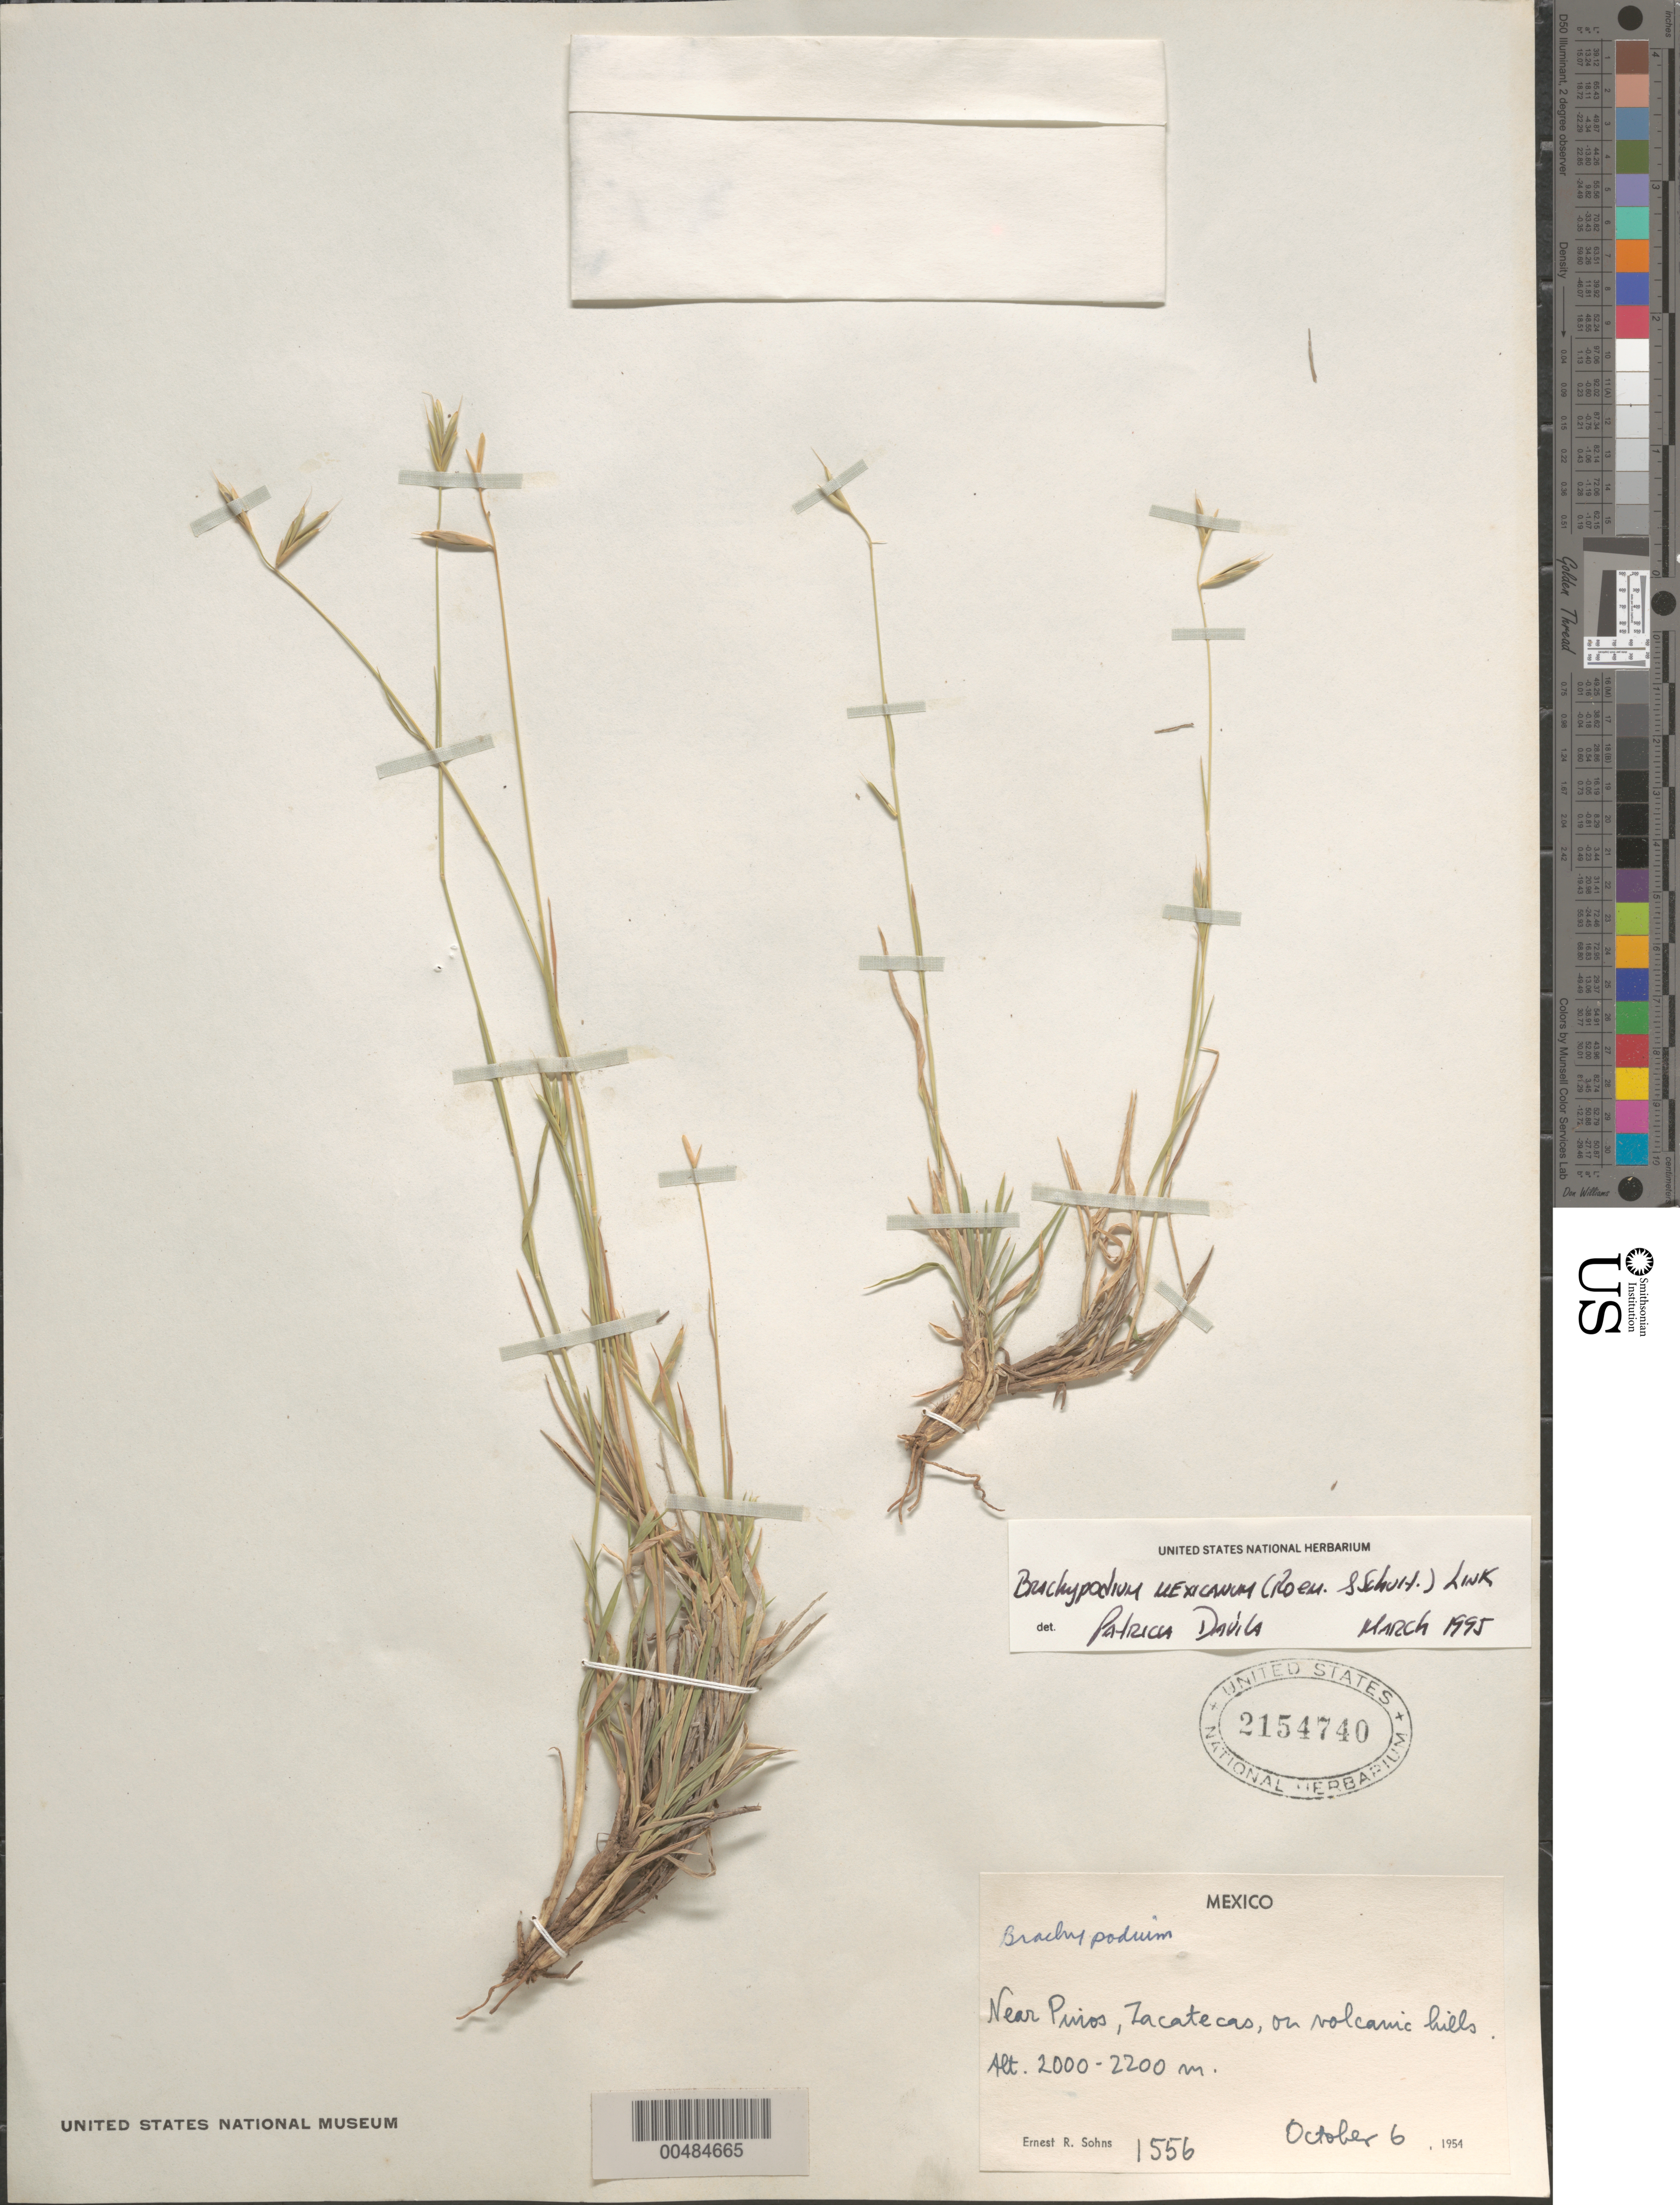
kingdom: Plantae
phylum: Tracheophyta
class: Liliopsida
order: Poales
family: Poaceae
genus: Brachypodium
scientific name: Brachypodium mexicanum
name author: (Roem. & Schult.) Link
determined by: Dávila, P. D.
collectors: E. R. Sohns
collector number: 1556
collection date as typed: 6 Oct 1954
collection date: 1954-10-06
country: Mexico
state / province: Zacatecas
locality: Near Pinos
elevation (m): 2000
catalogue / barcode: US 2154740